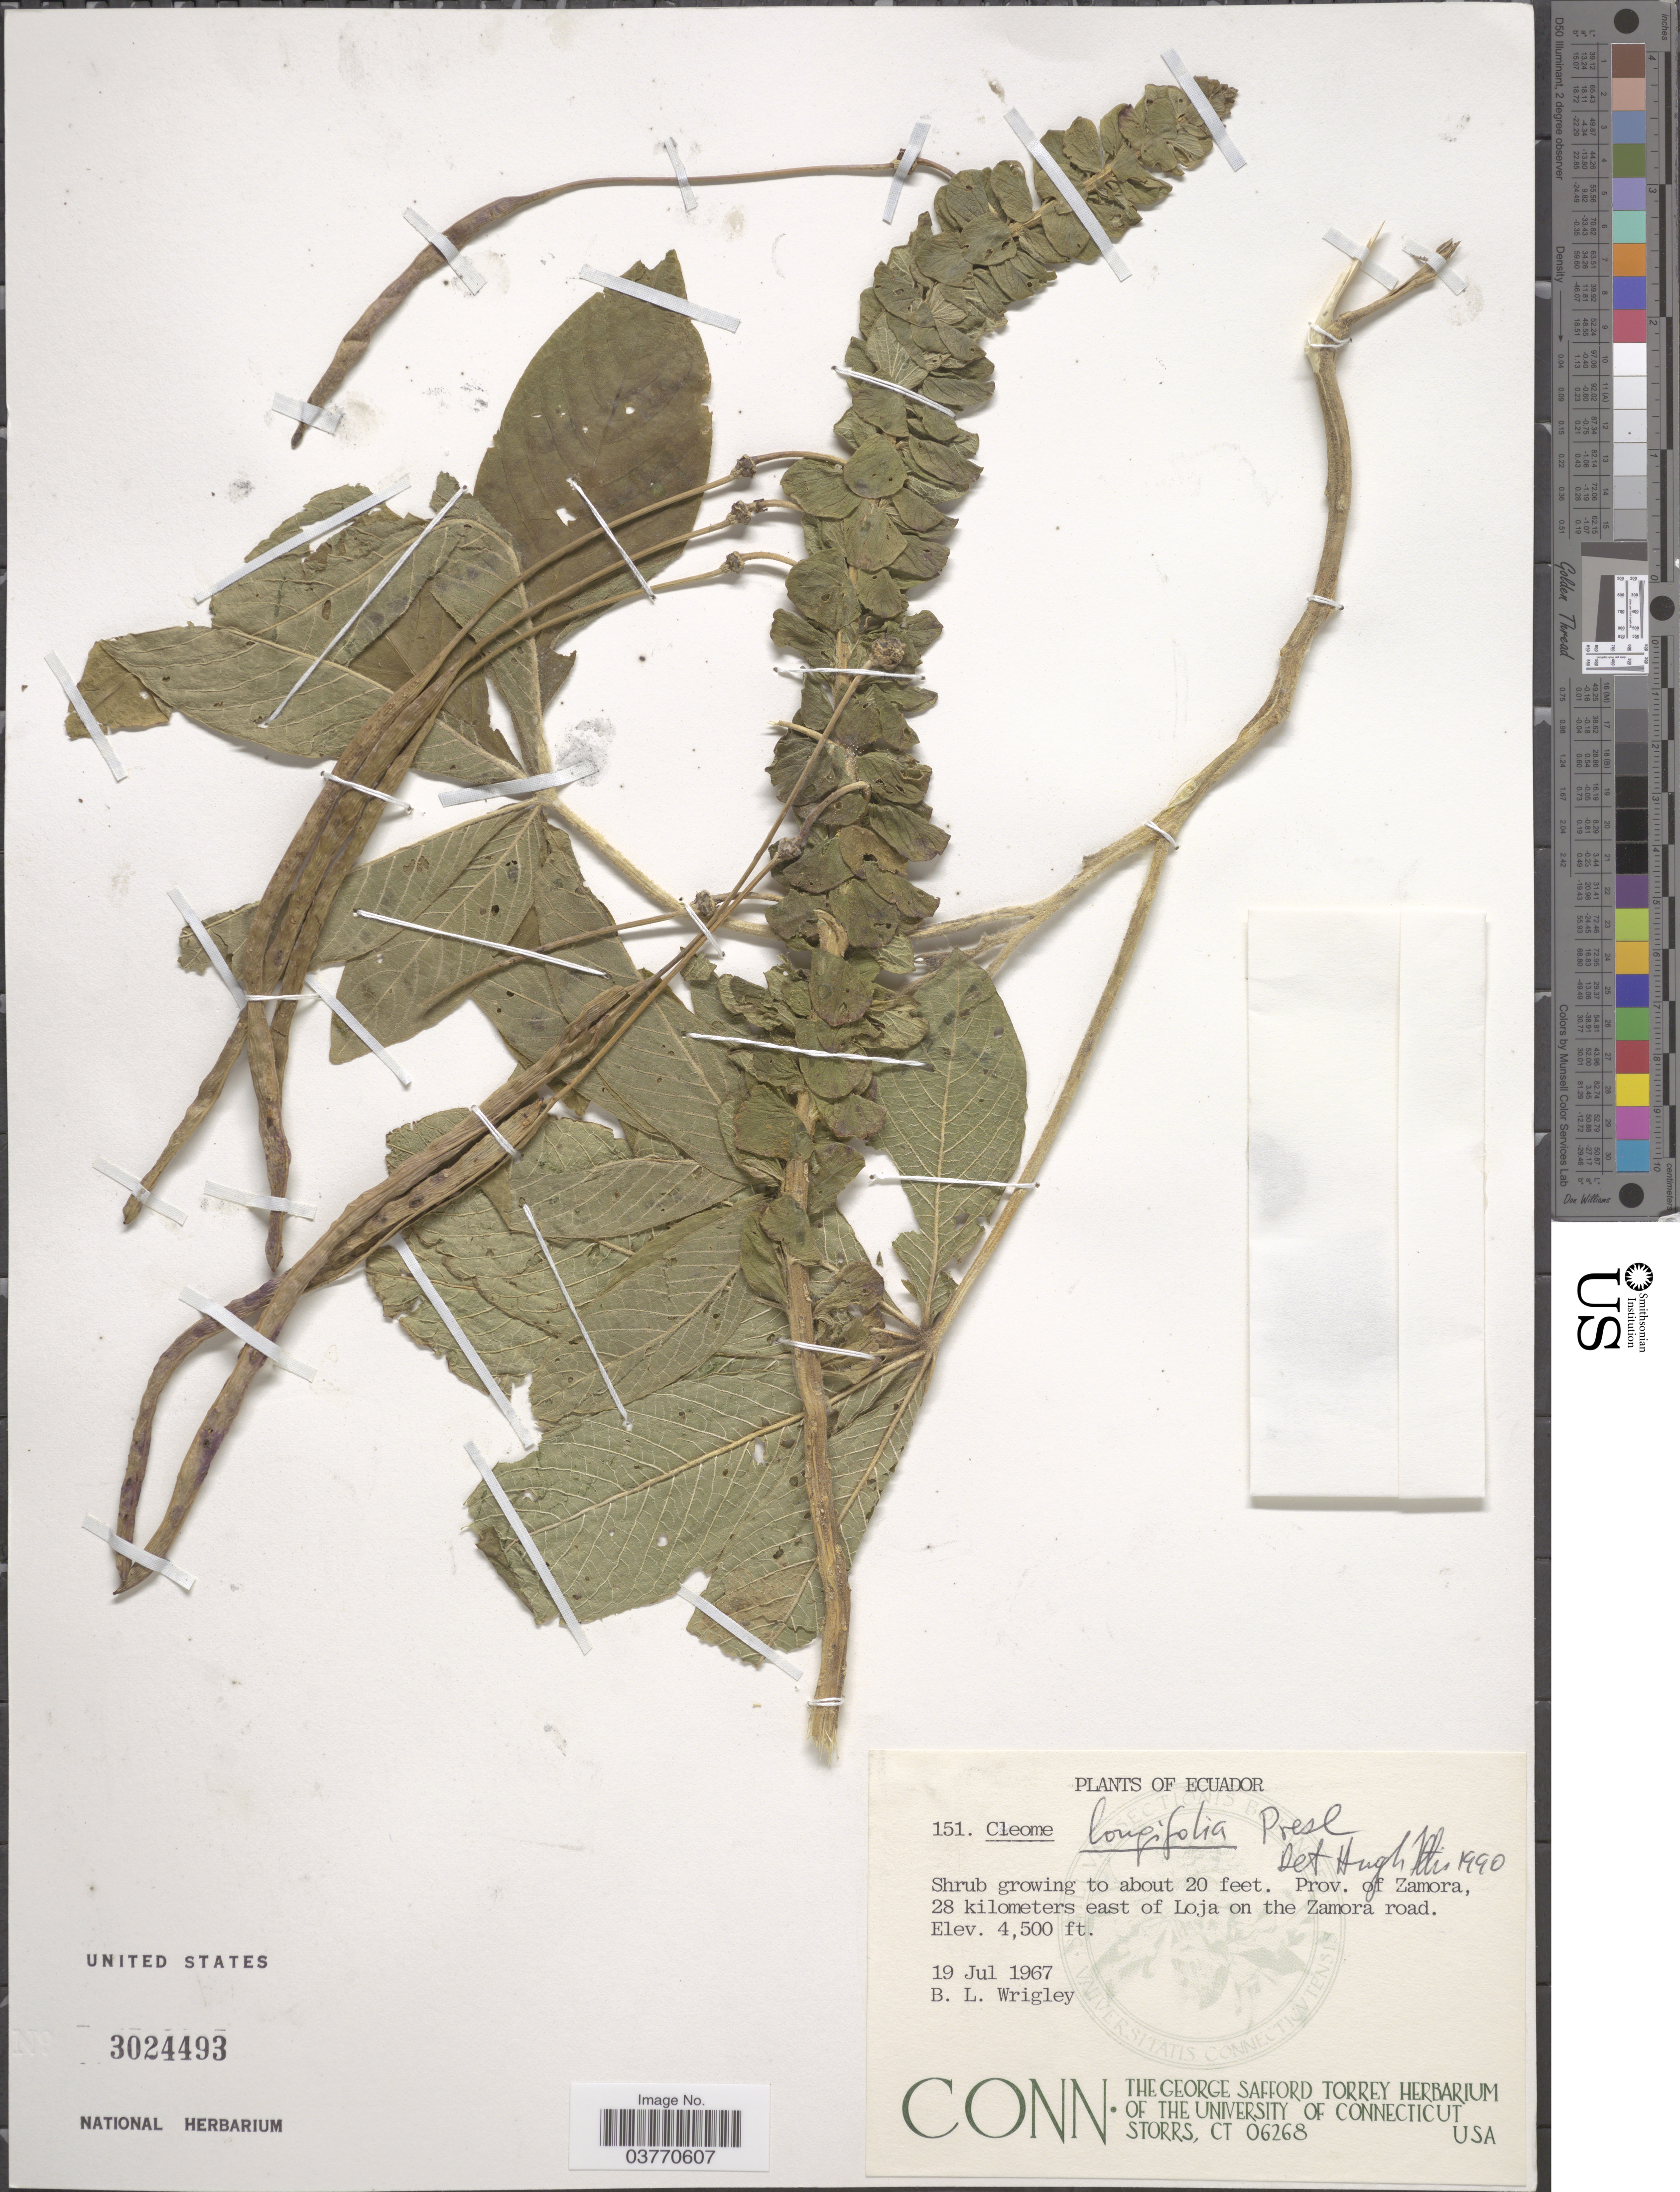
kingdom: Plantae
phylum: Tracheophyta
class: Magnoliopsida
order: Brassicales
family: Cleomaceae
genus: Andinocleome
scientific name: Andinocleome longifolia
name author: (C. Presl) Iltis ex E.M. McGinty & Roalson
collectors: B. L. Wrigley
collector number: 151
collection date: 1967-07-19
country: Ecuador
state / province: Zamora-Chinchipe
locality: Prov. of Zamora, 28 kilometers east of Loja on the Zamora road.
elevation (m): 1372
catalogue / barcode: US 3024493